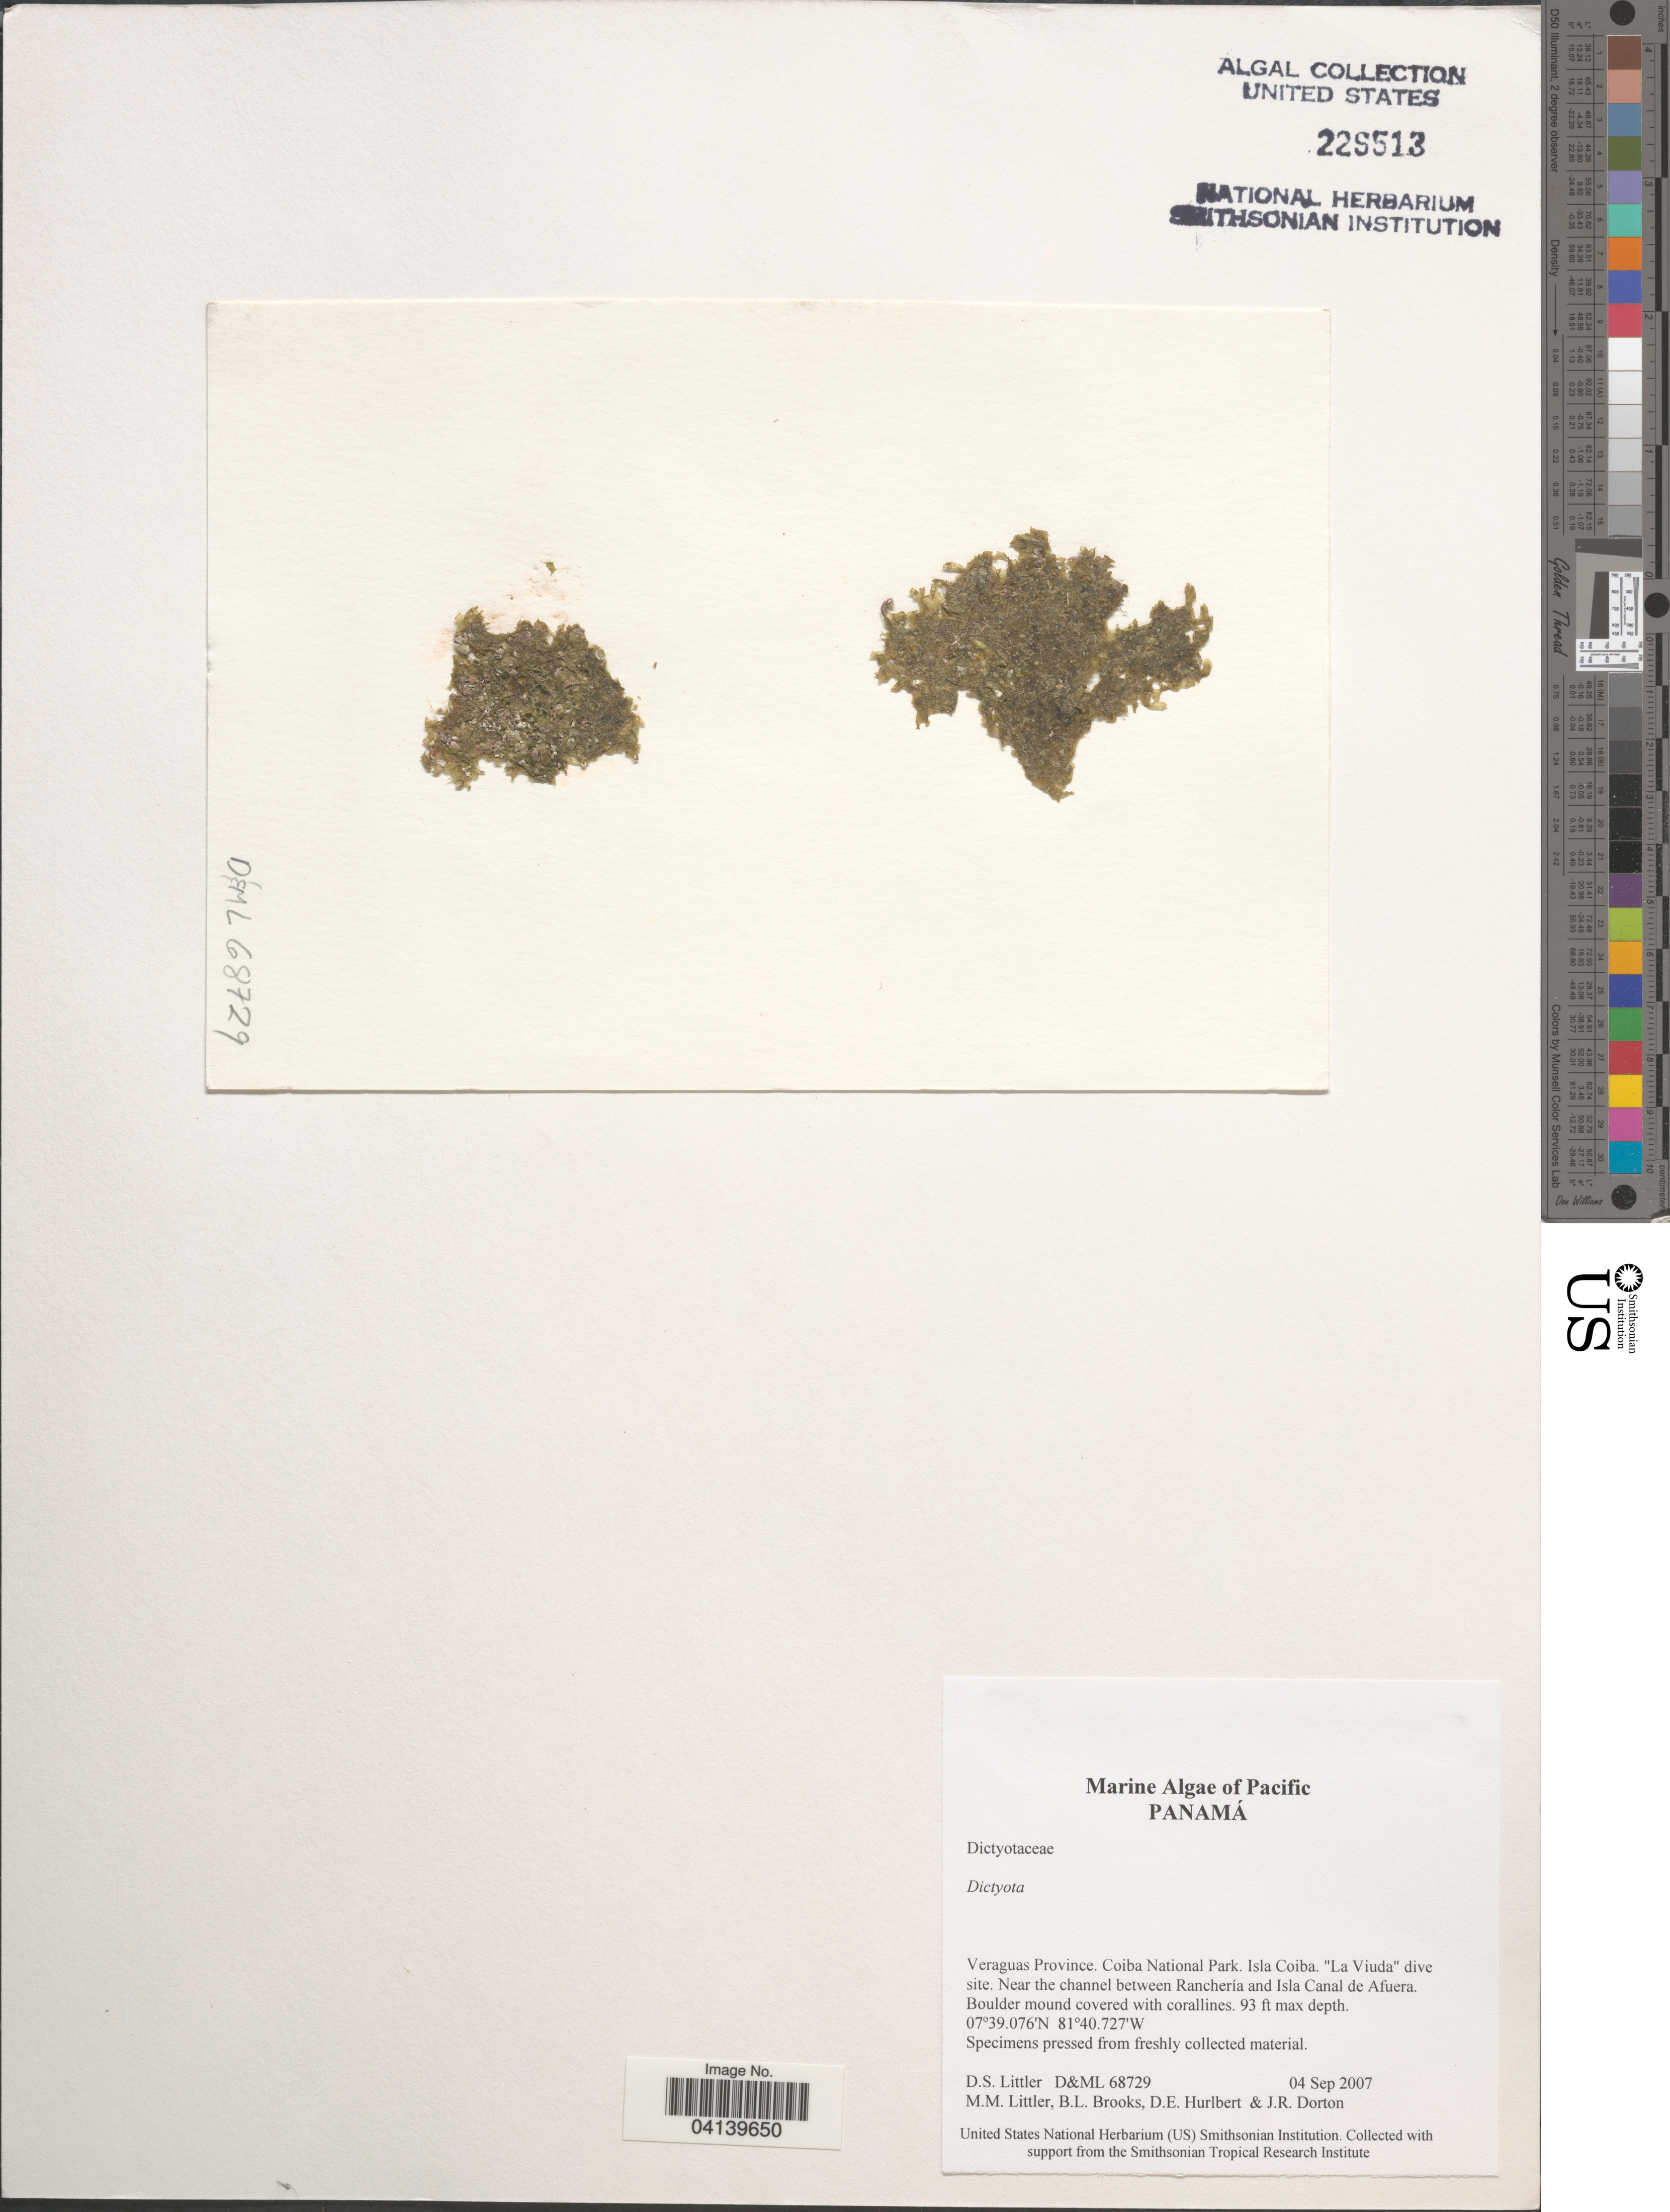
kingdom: Chromista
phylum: Ochrophyta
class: Phaeophyceae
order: Dictyotales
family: Dictyotaceae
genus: Dictyota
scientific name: Dictyota sp.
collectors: D. S. Littler, B. Brooks, D. Hurlbert & J. Dorton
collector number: D&ML68729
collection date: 2007-09-04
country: Panama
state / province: Veraguas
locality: Coiba National Park. Isla Coiba. "La Viuda" dive site. Near the channel between Ranchería and Isla Canal de Afuera.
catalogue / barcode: US 229513